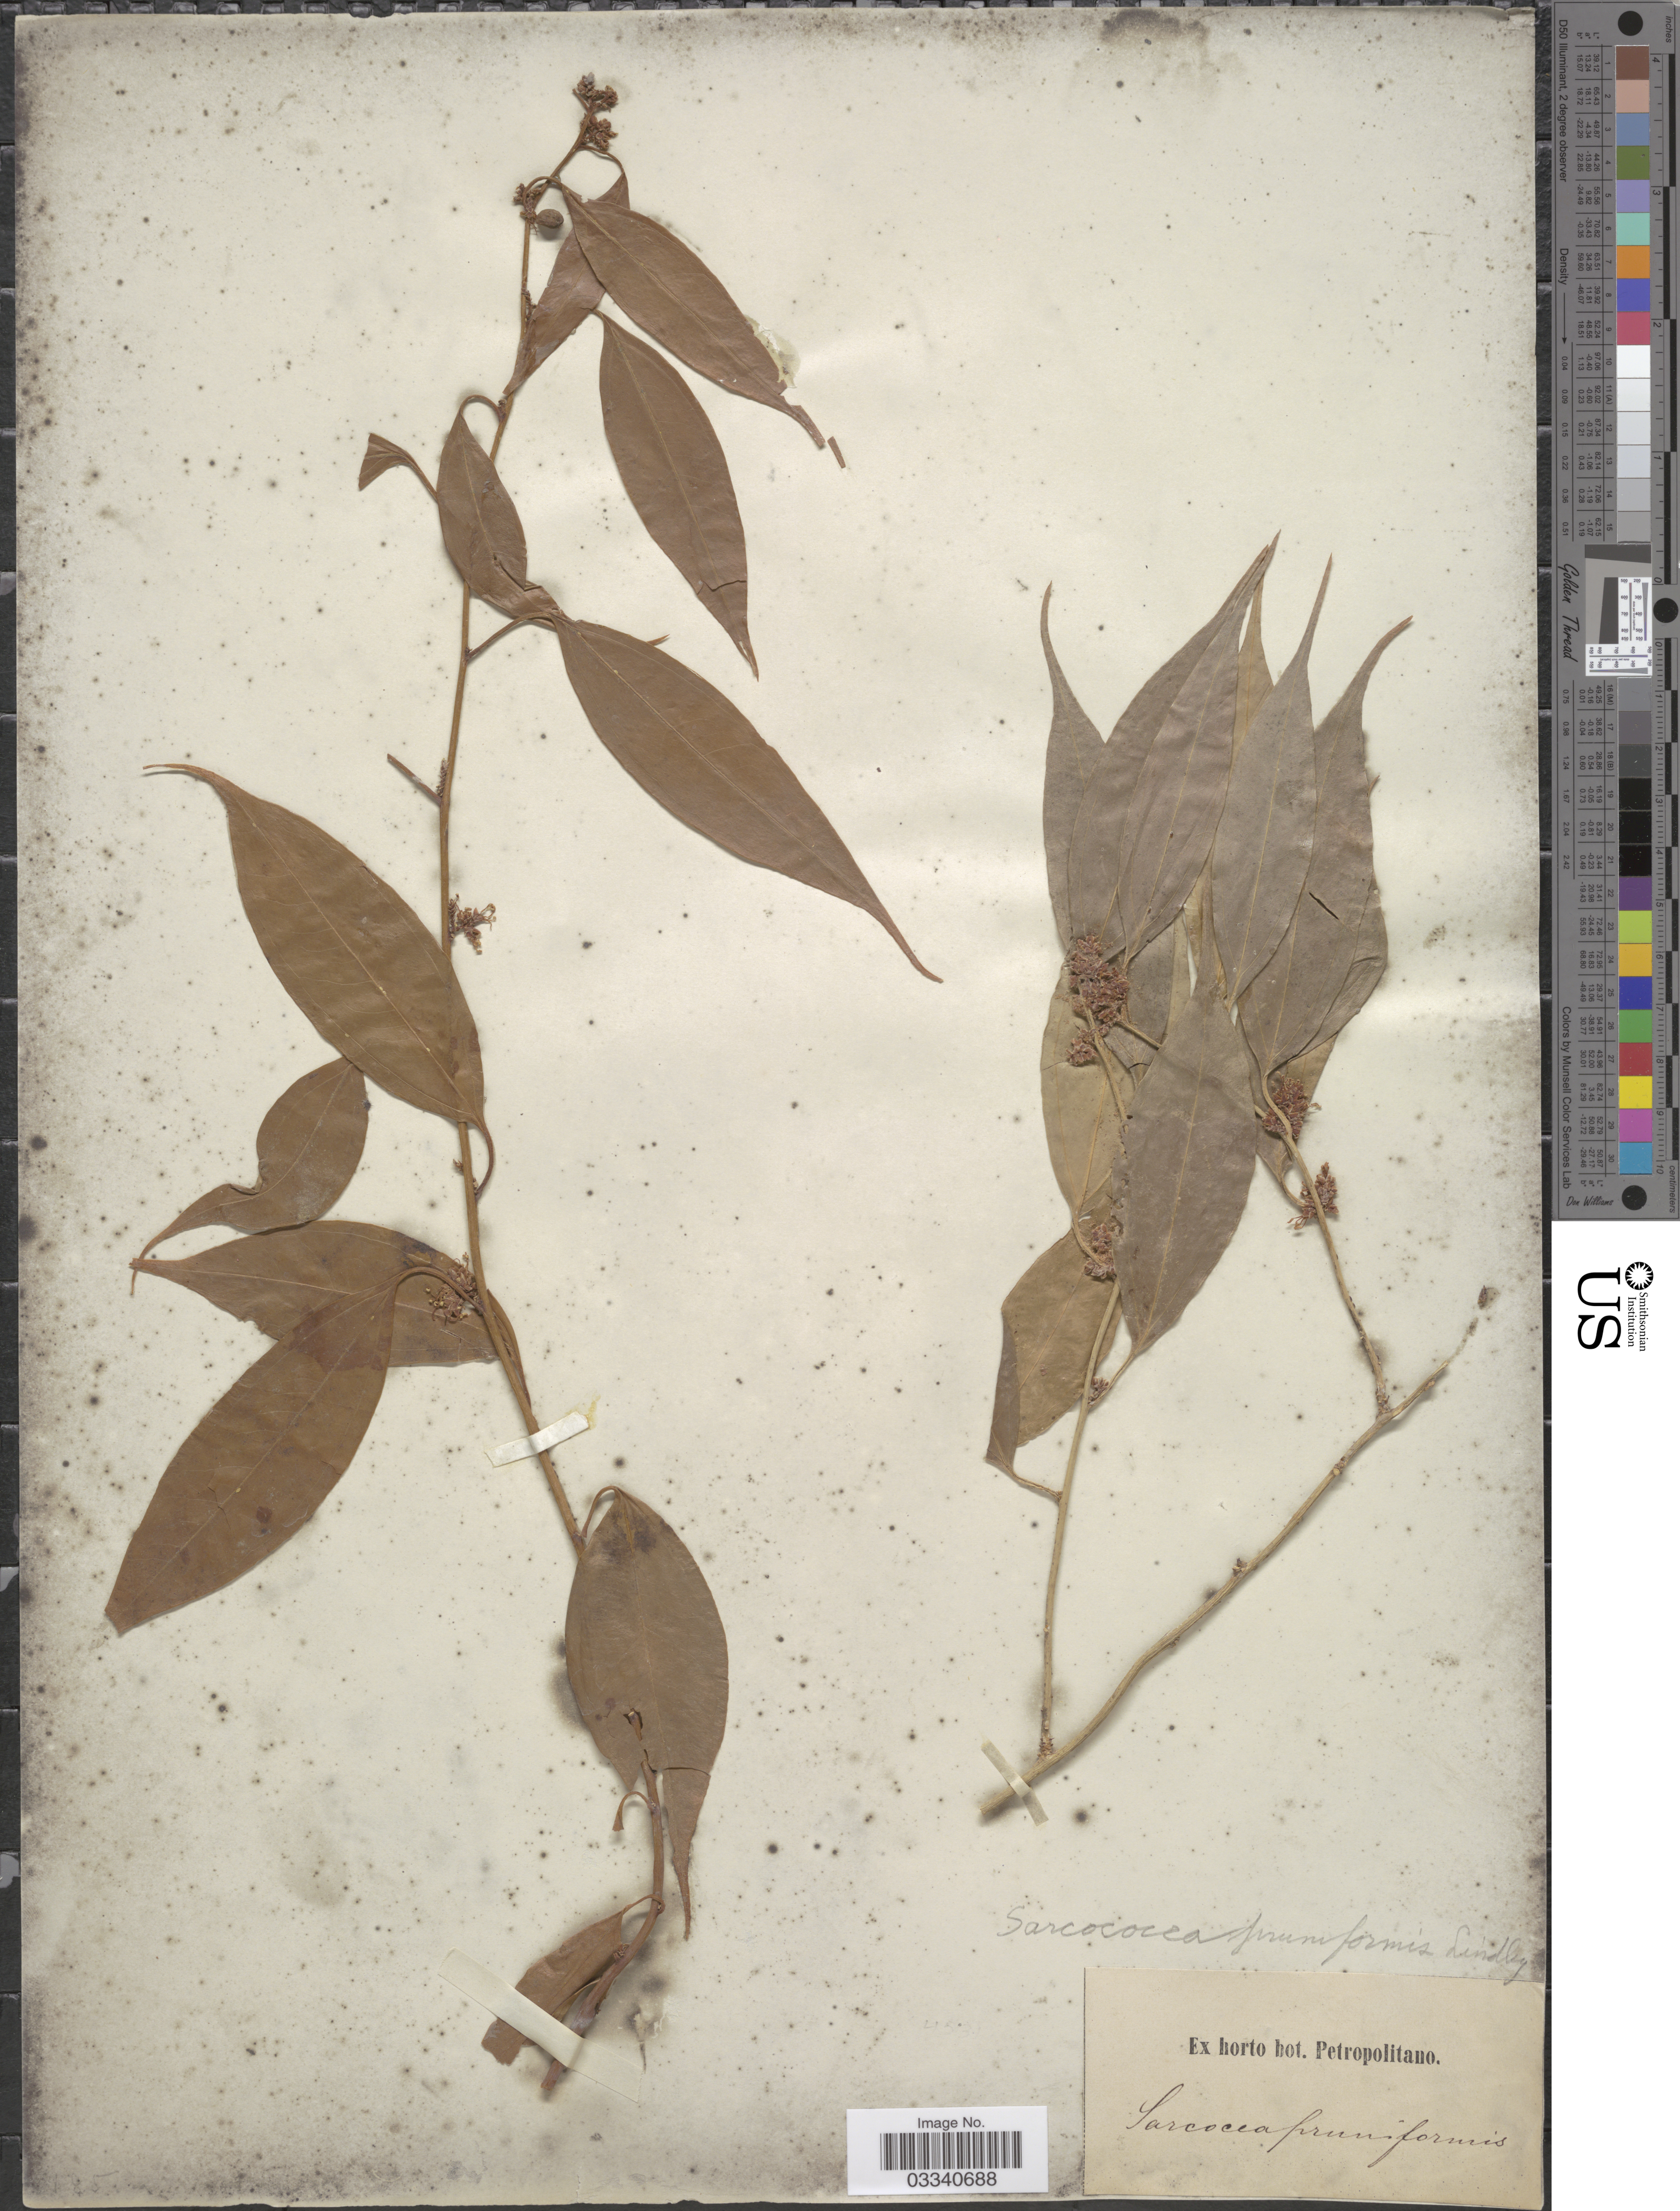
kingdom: Plantae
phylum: Tracheophyta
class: Magnoliopsida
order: Buxales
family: Buxaceae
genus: Sarcococca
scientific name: Sarcococca coriacea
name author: Müll. Arg.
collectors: ex Horto Bot. Petropolitano